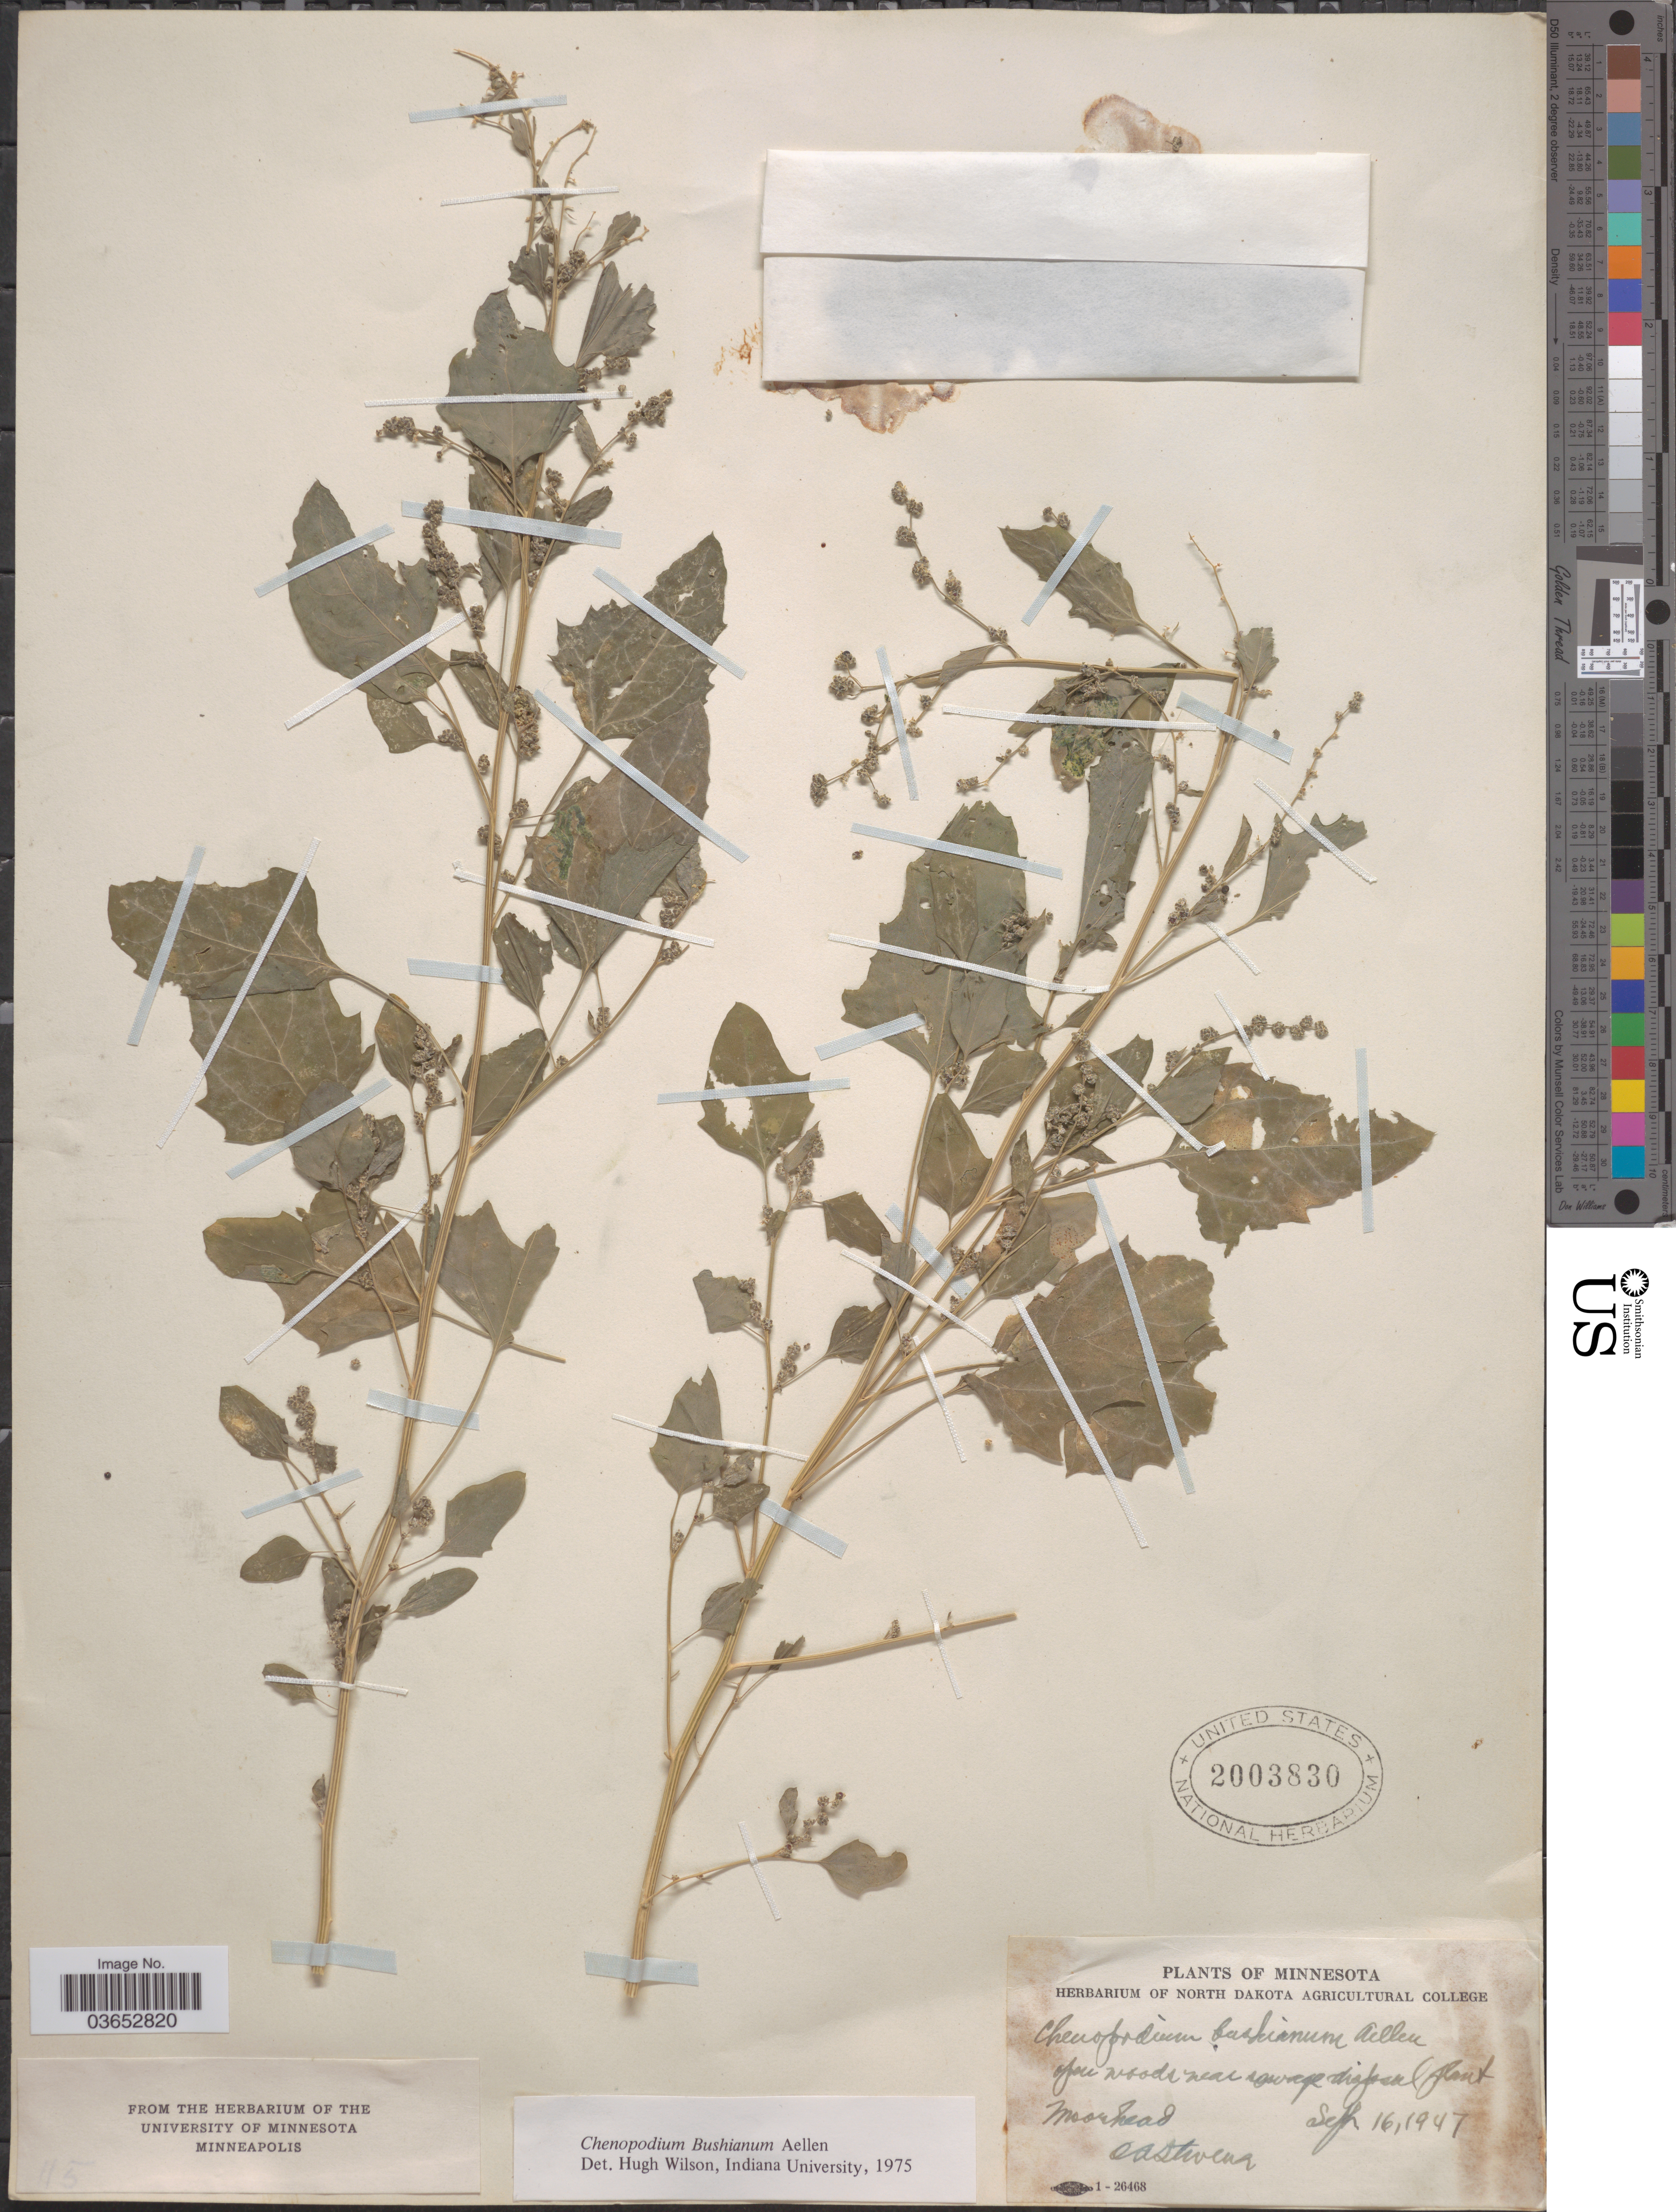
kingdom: Plantae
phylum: Tracheophyta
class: Magnoliopsida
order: Caryophyllales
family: Amaranthaceae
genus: Chenopodium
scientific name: Chenopodium bushianum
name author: Aellen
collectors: O. A. Stevens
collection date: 1947-09-16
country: United States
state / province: Minnesota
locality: Moorhead.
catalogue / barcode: US 2003830